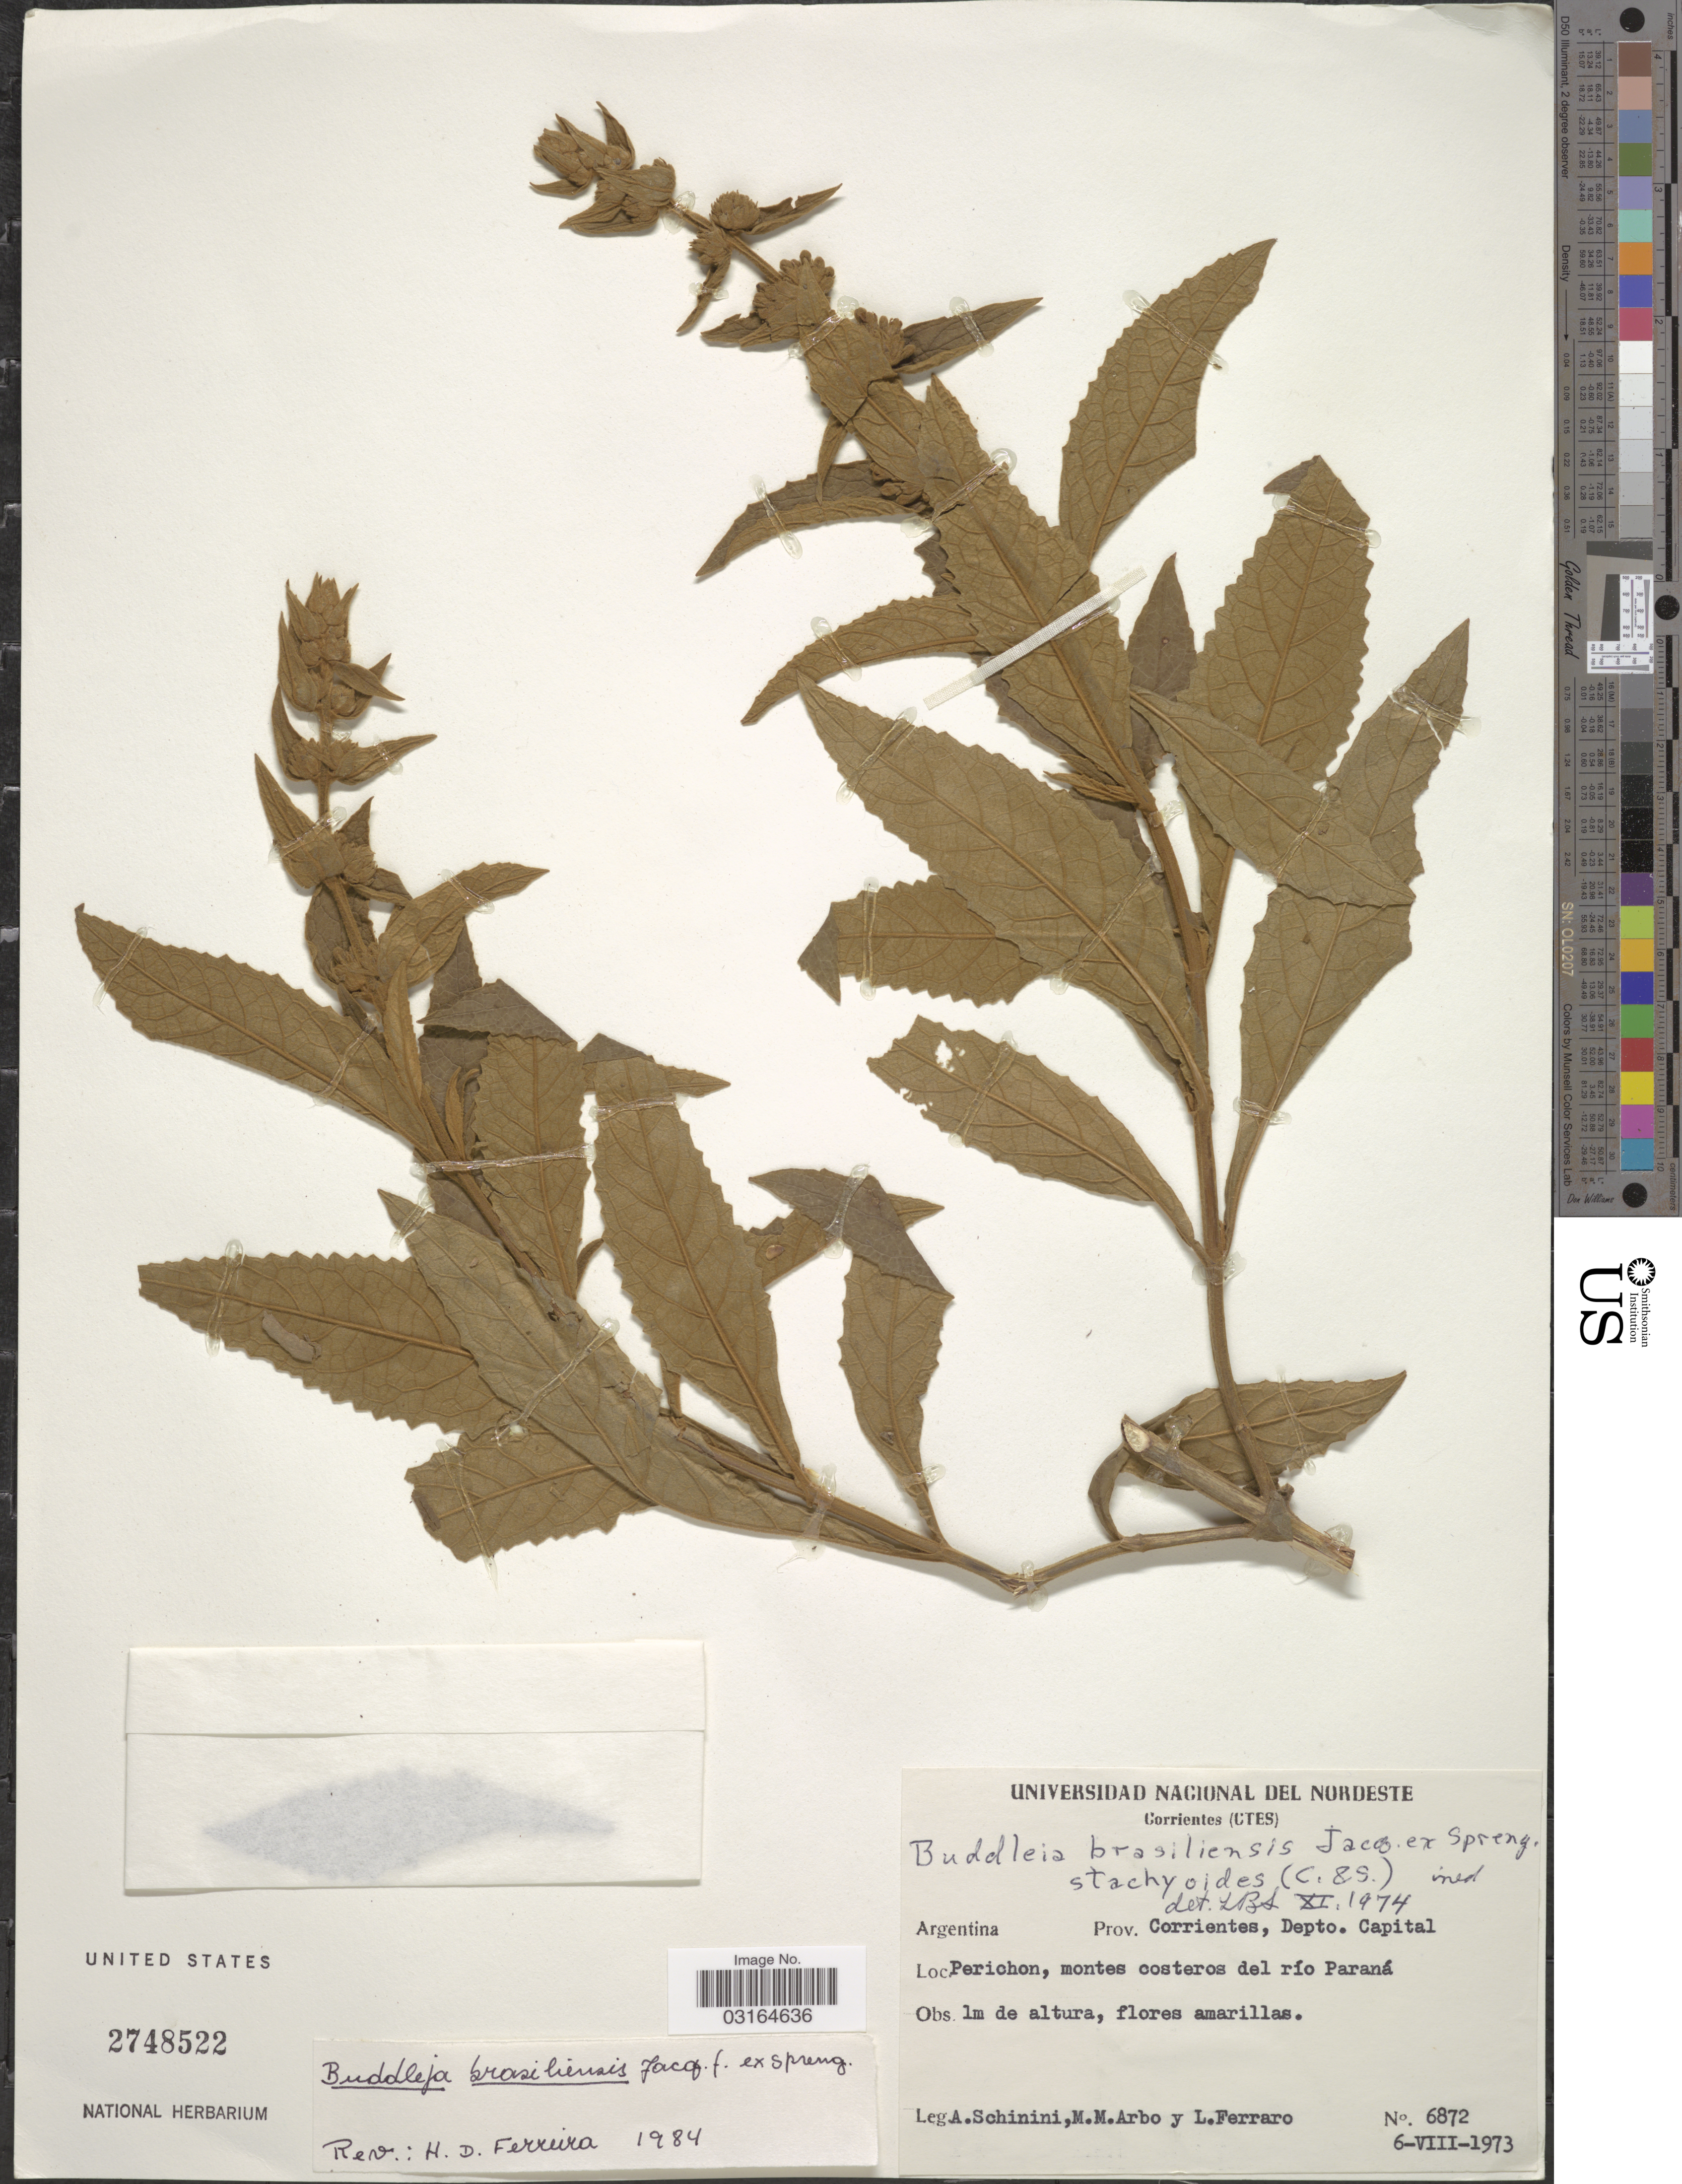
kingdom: Plantae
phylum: Tracheophyta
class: Magnoliopsida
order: Lamiales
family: Scrophulariaceae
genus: Buddleja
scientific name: Buddleja stachyoides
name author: Cham. & Schltdl.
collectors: A. Schinini, M. M. Arbo & L. Ferraro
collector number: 6872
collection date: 1973-08-06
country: Argentina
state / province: Corrientes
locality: Depto. Capital. Perichon, montes costeros del río Paraná.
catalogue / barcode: US 2748522